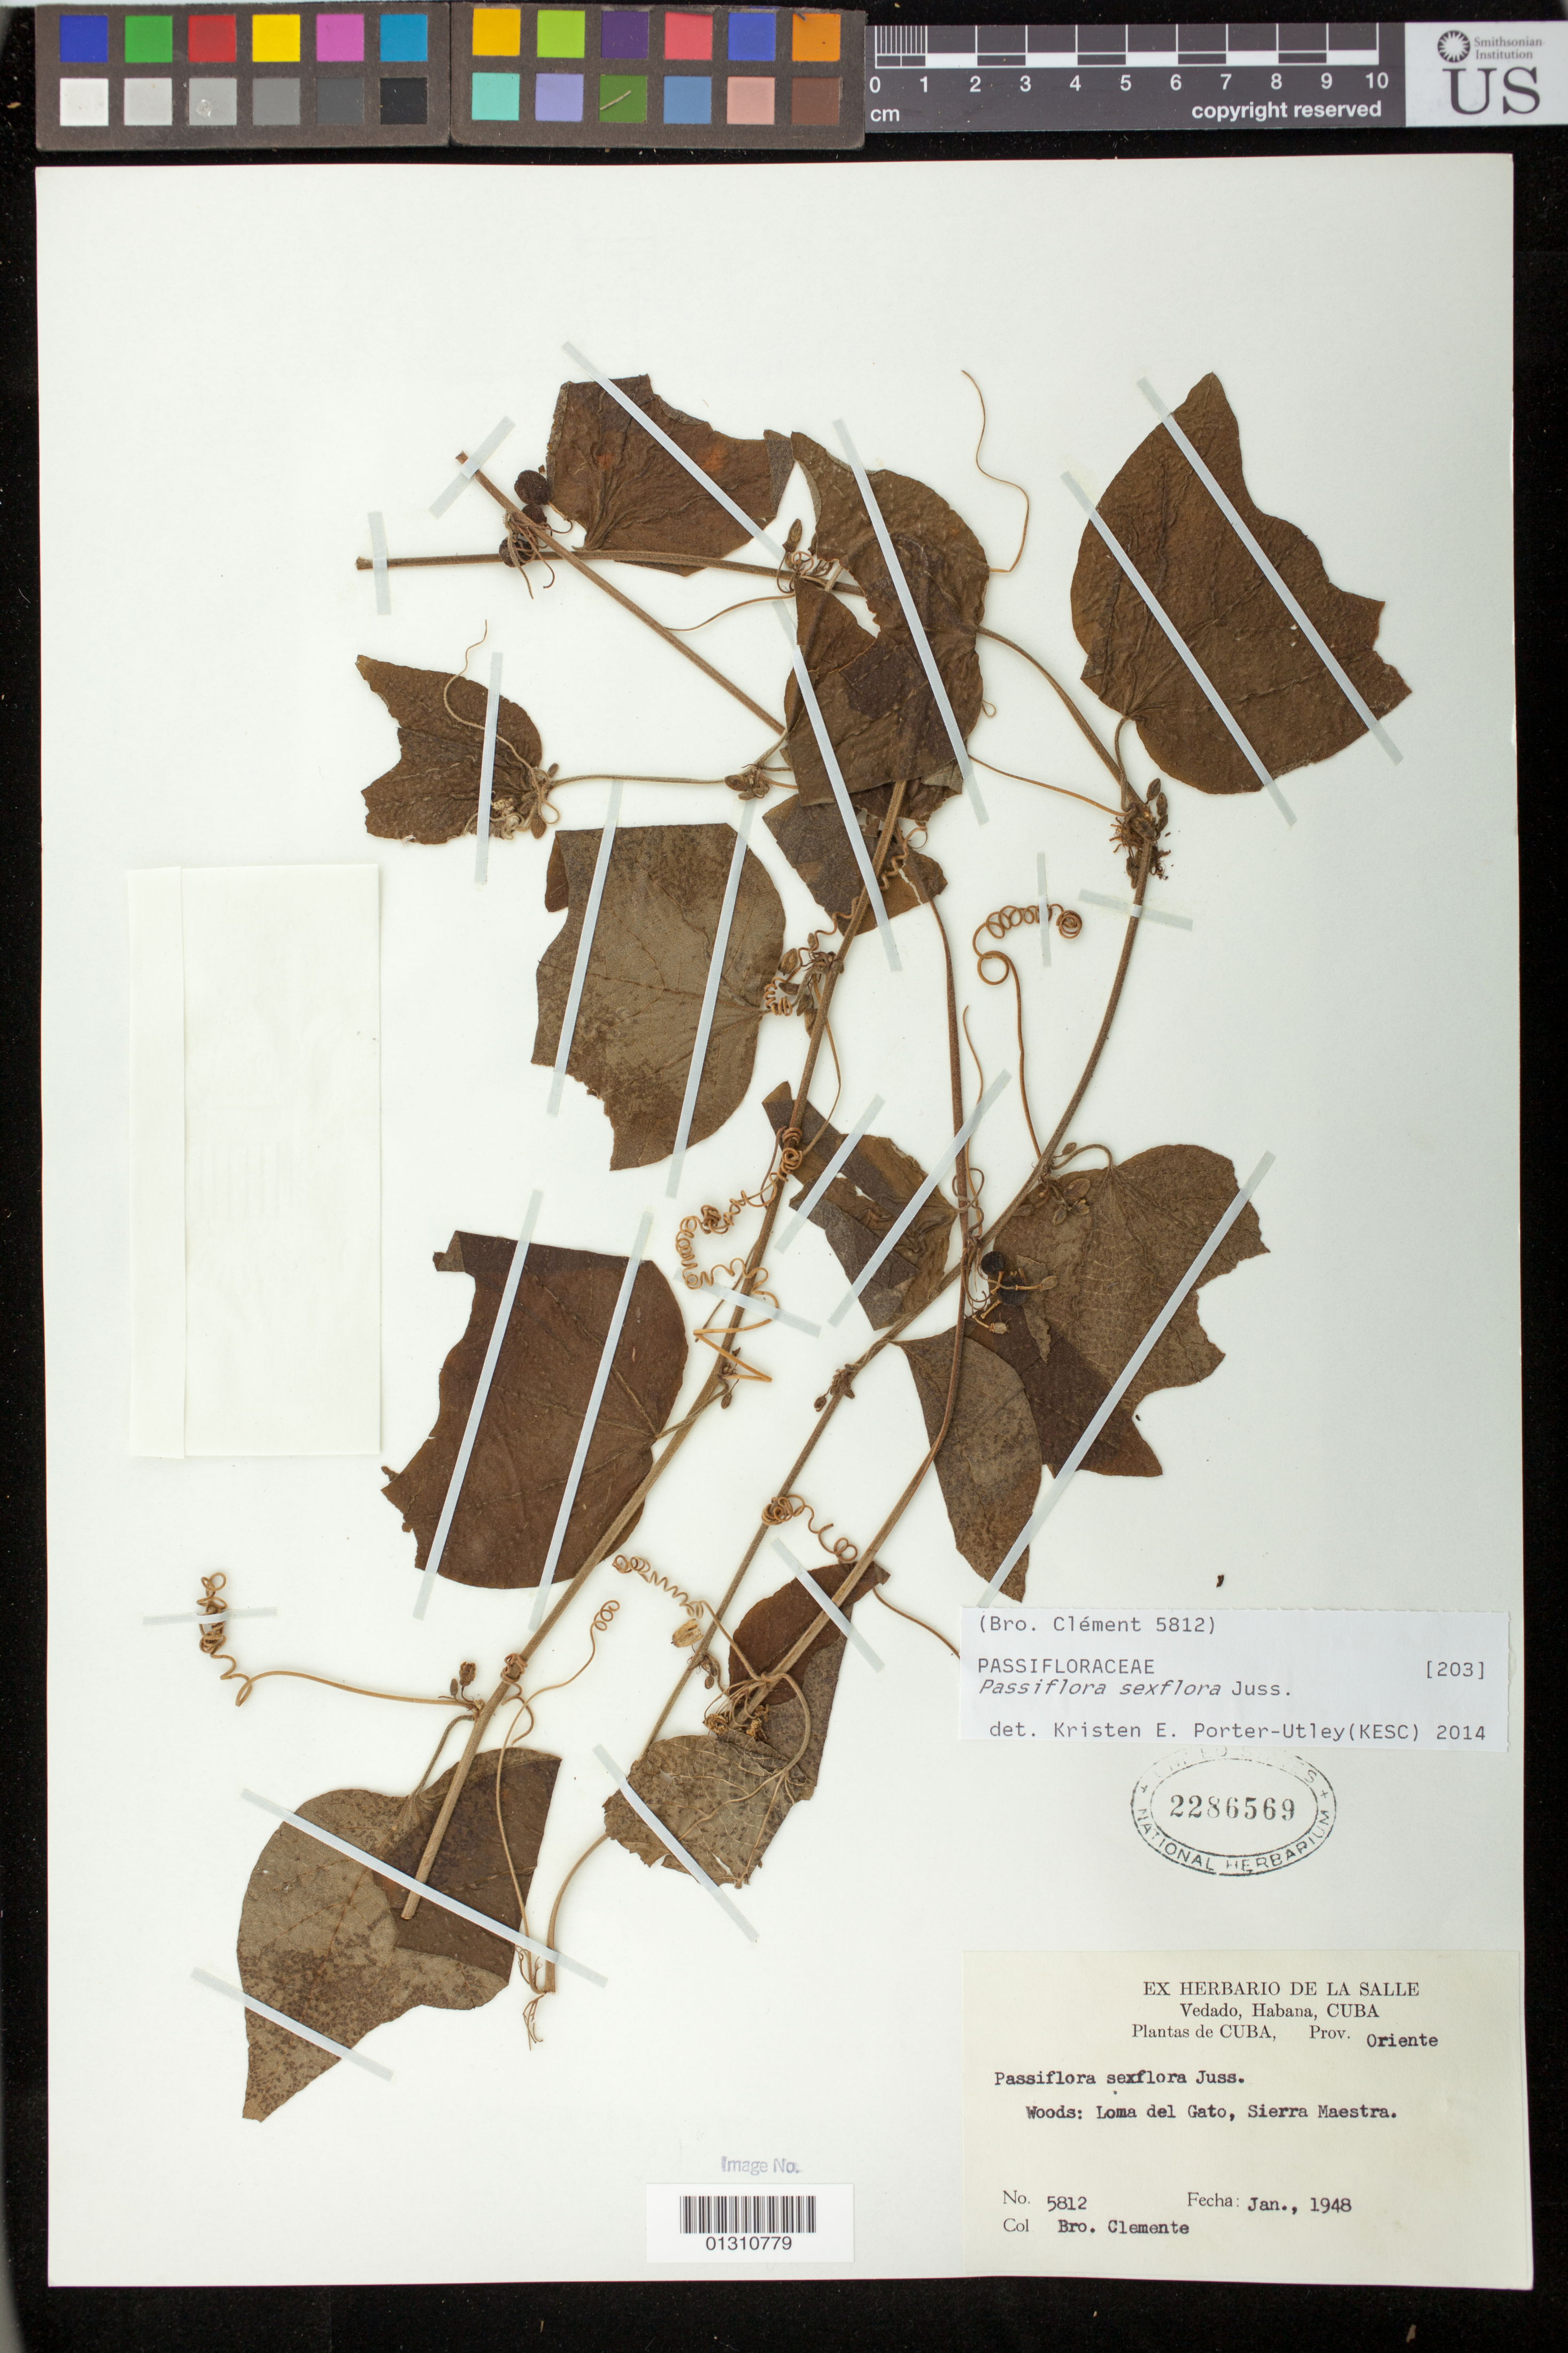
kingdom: Plantae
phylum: Tracheophyta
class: Magnoliopsida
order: Malpighiales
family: Passifloraceae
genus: Passiflora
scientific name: Passiflora sexflora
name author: Juss.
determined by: Porter-Utley, Kristen E.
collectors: Bro. Clemente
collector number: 5812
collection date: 1949-01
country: Cuba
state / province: Oriente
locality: Loma del Gato, Sierra Maestra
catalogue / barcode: US 2286569